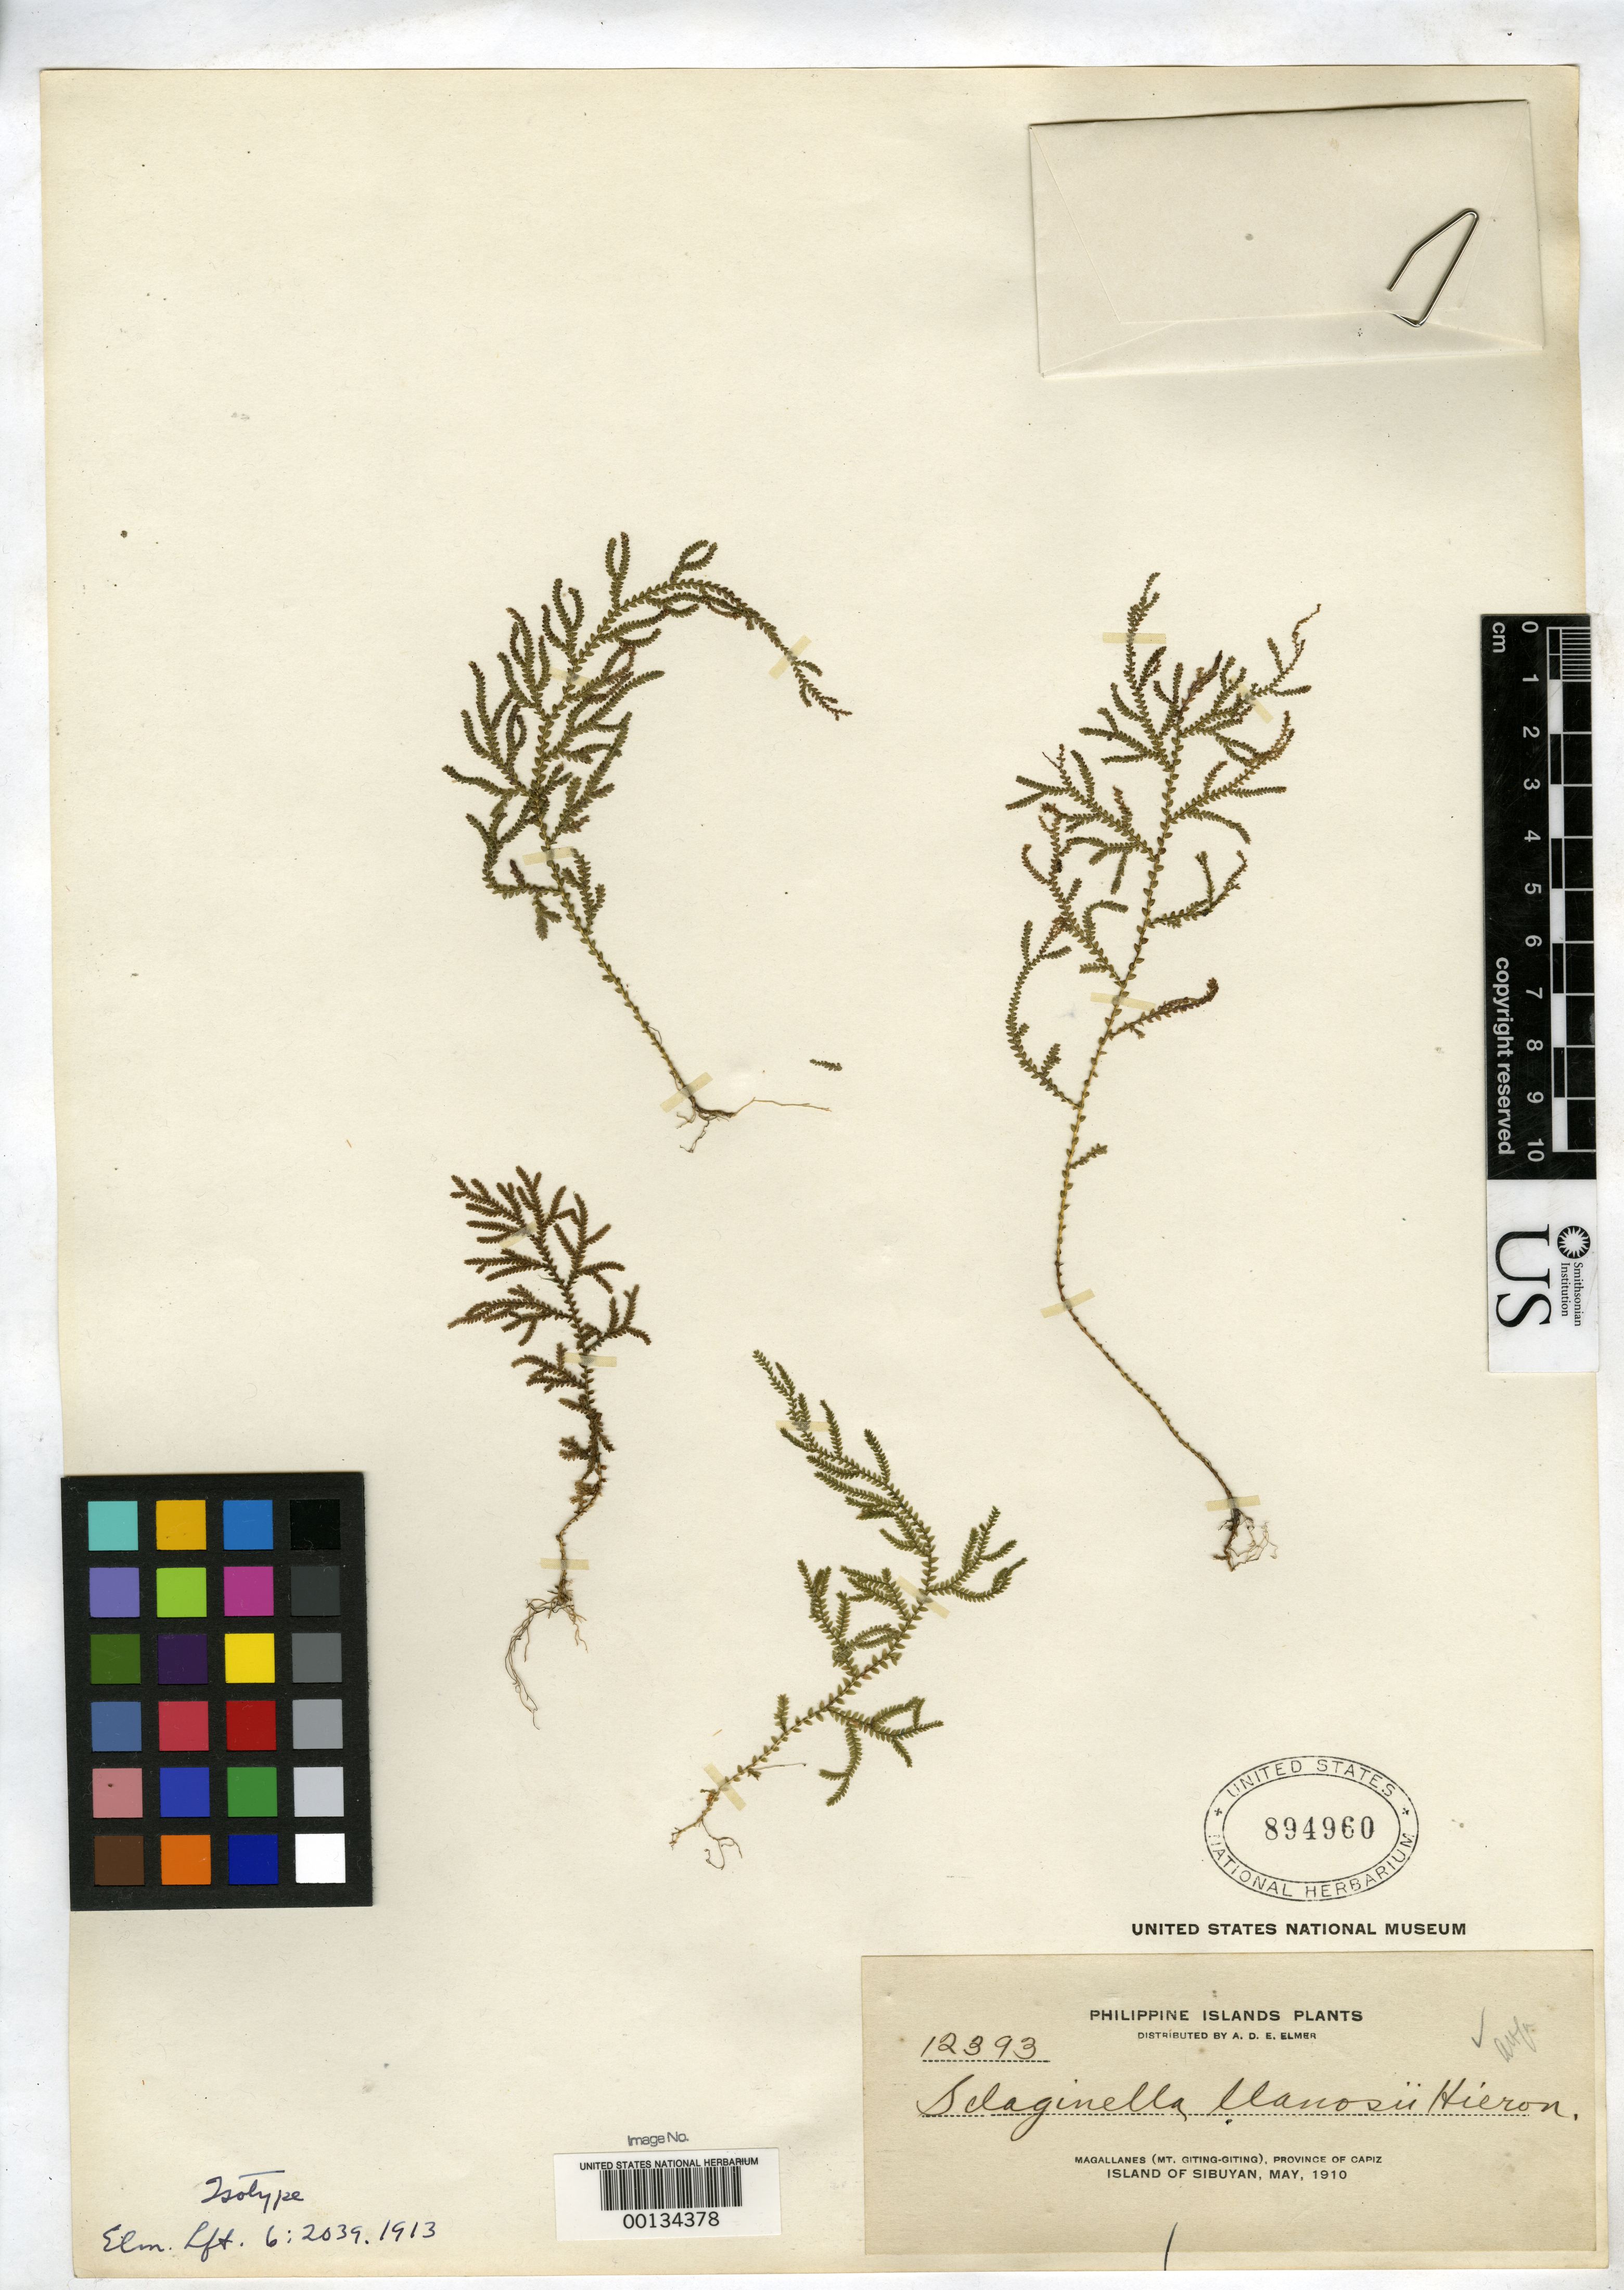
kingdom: Plantae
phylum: Tracheophyta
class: Lycopodiopsida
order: Selaginellales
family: Selaginellaceae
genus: Selaginella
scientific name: Selaginella llanosii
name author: Hieron. in Elmer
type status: Isotype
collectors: A. D. E. Elmer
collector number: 12393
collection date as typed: May 1910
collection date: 1910-05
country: Philippines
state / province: Mimaropa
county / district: Romblon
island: Sibuyan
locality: Magallanes, Mt. Giting-Giting.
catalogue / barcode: US 894960